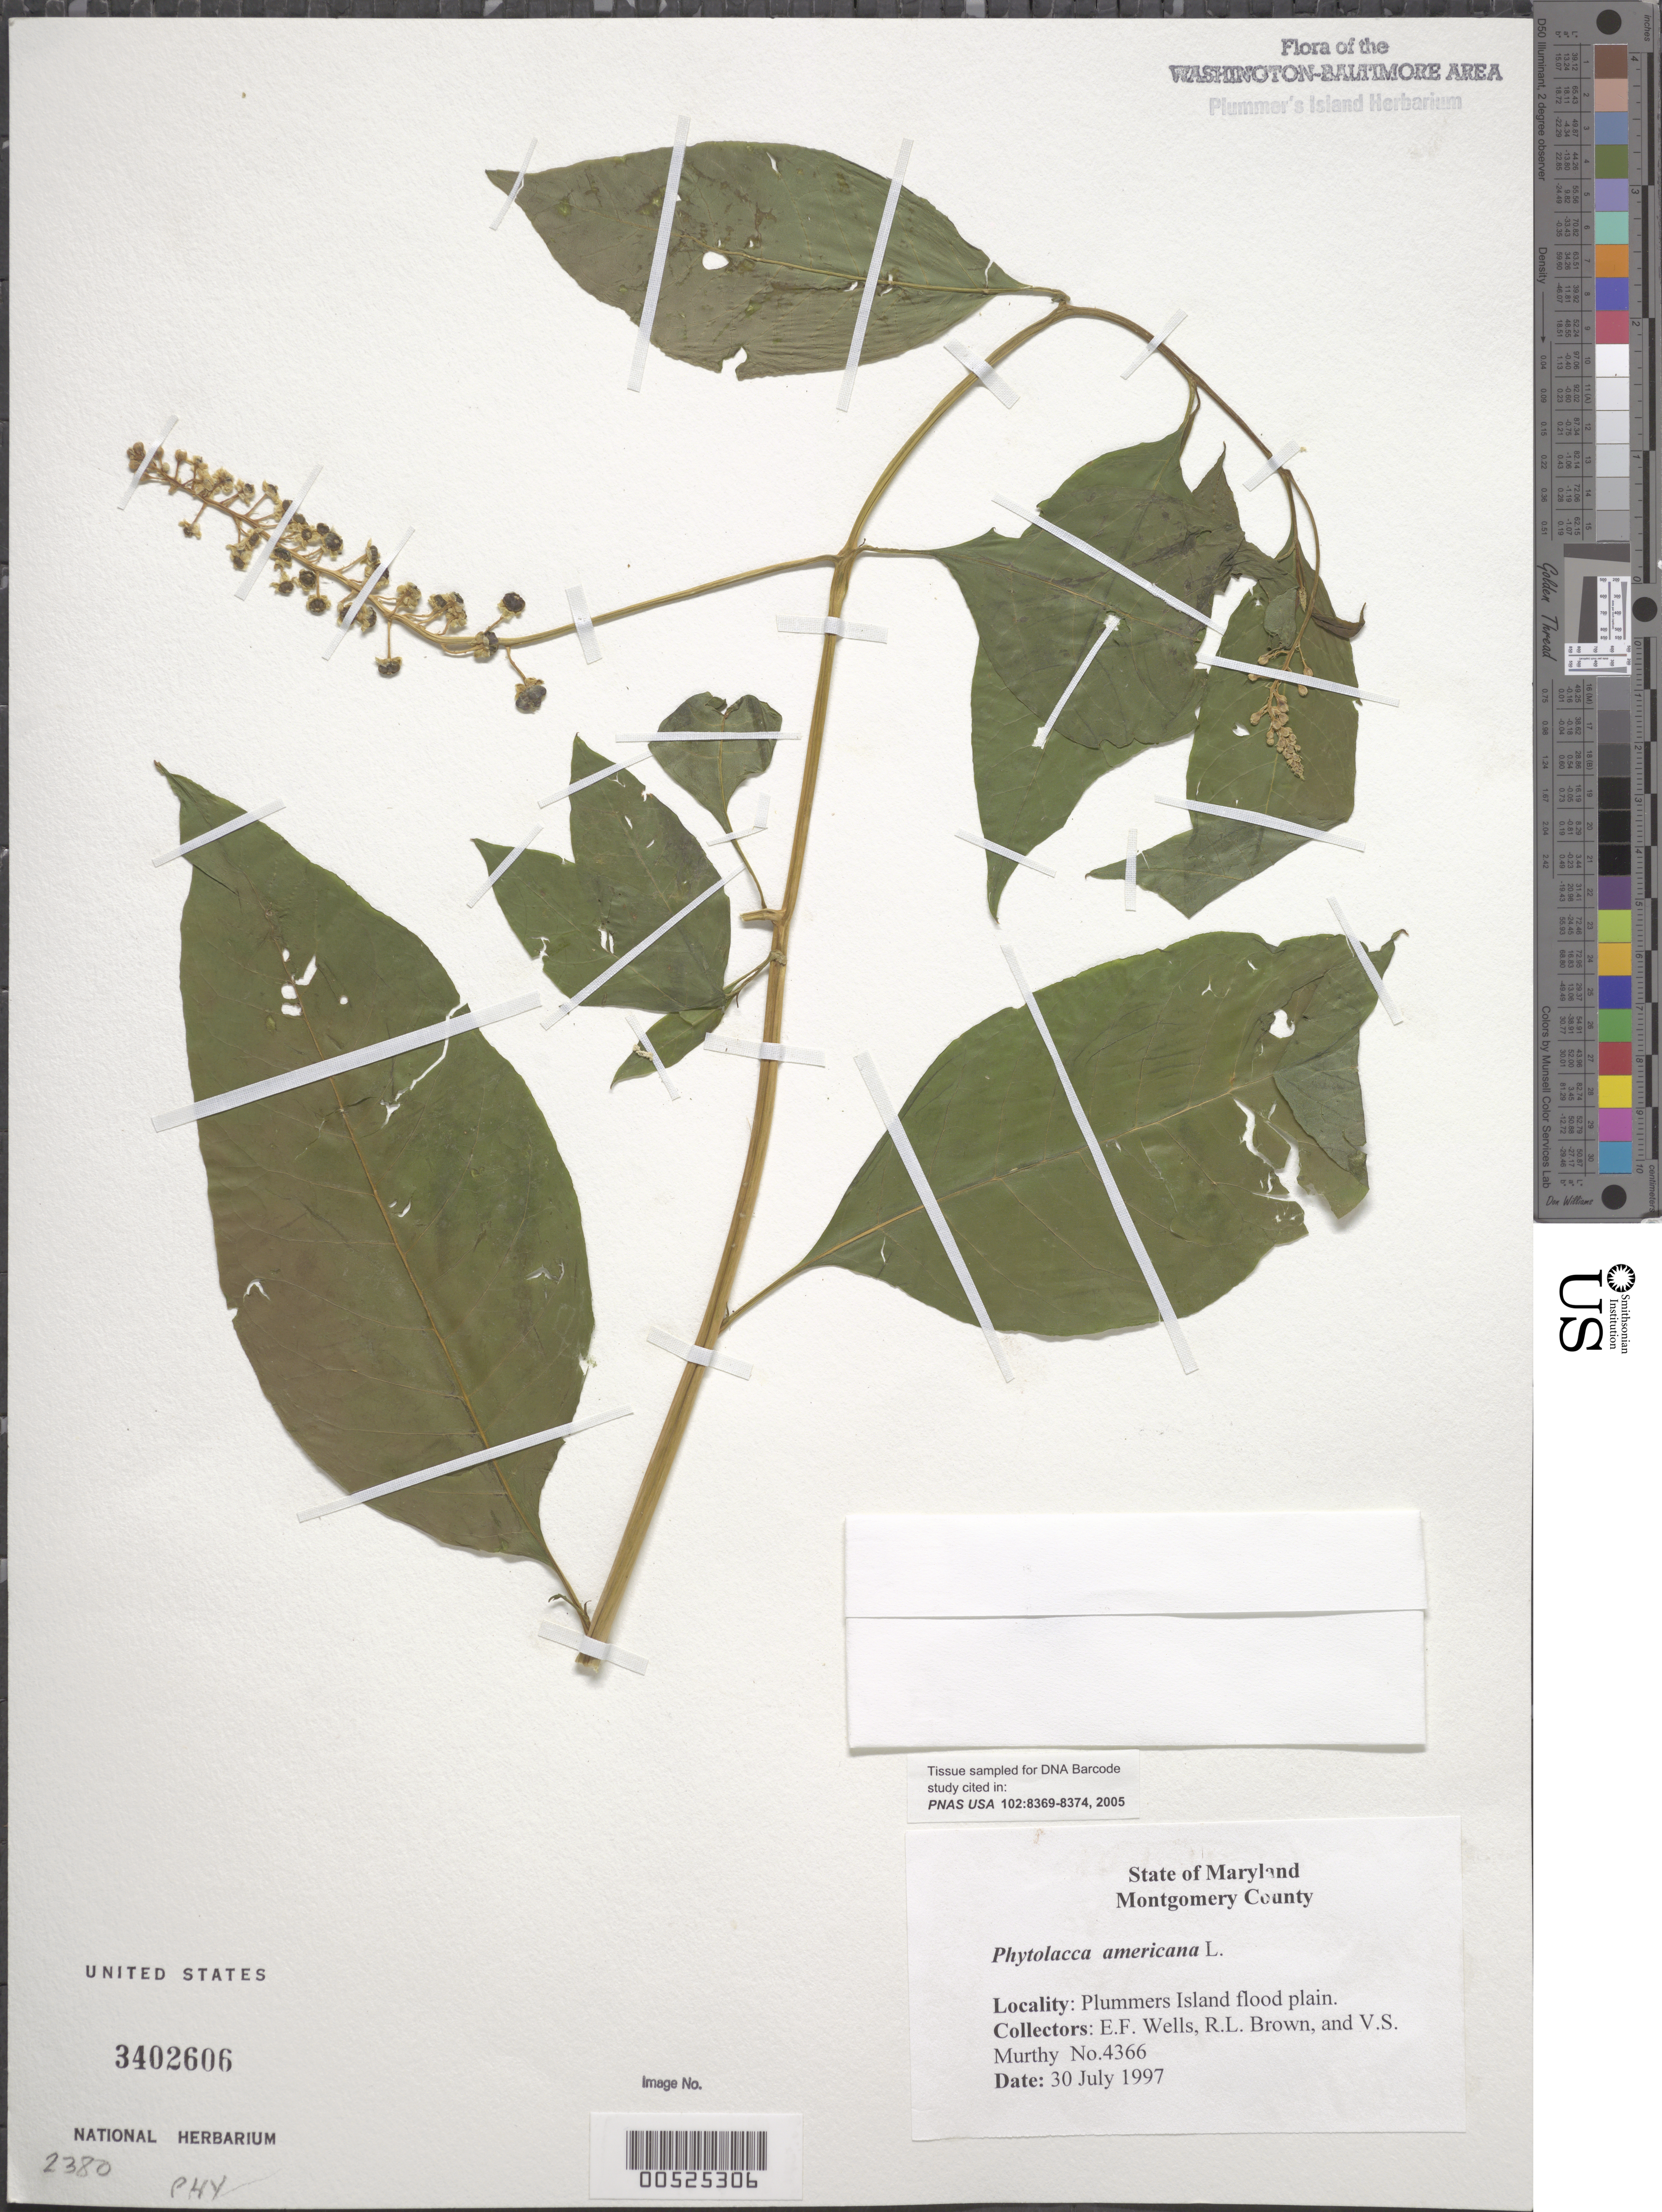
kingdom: Plantae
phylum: Tracheophyta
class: Magnoliopsida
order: Caryophyllales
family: Phytolaccaceae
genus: Phytolacca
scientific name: Phytolacca americana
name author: L.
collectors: E. F. Wells, R. L. Brown & V. S. Murthy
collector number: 4366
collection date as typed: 30 Jul 1997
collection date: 1997-07-30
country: United States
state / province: Maryland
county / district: Montgomery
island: Plummers Island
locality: Flood plain of Plummers Island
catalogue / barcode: US 3402606